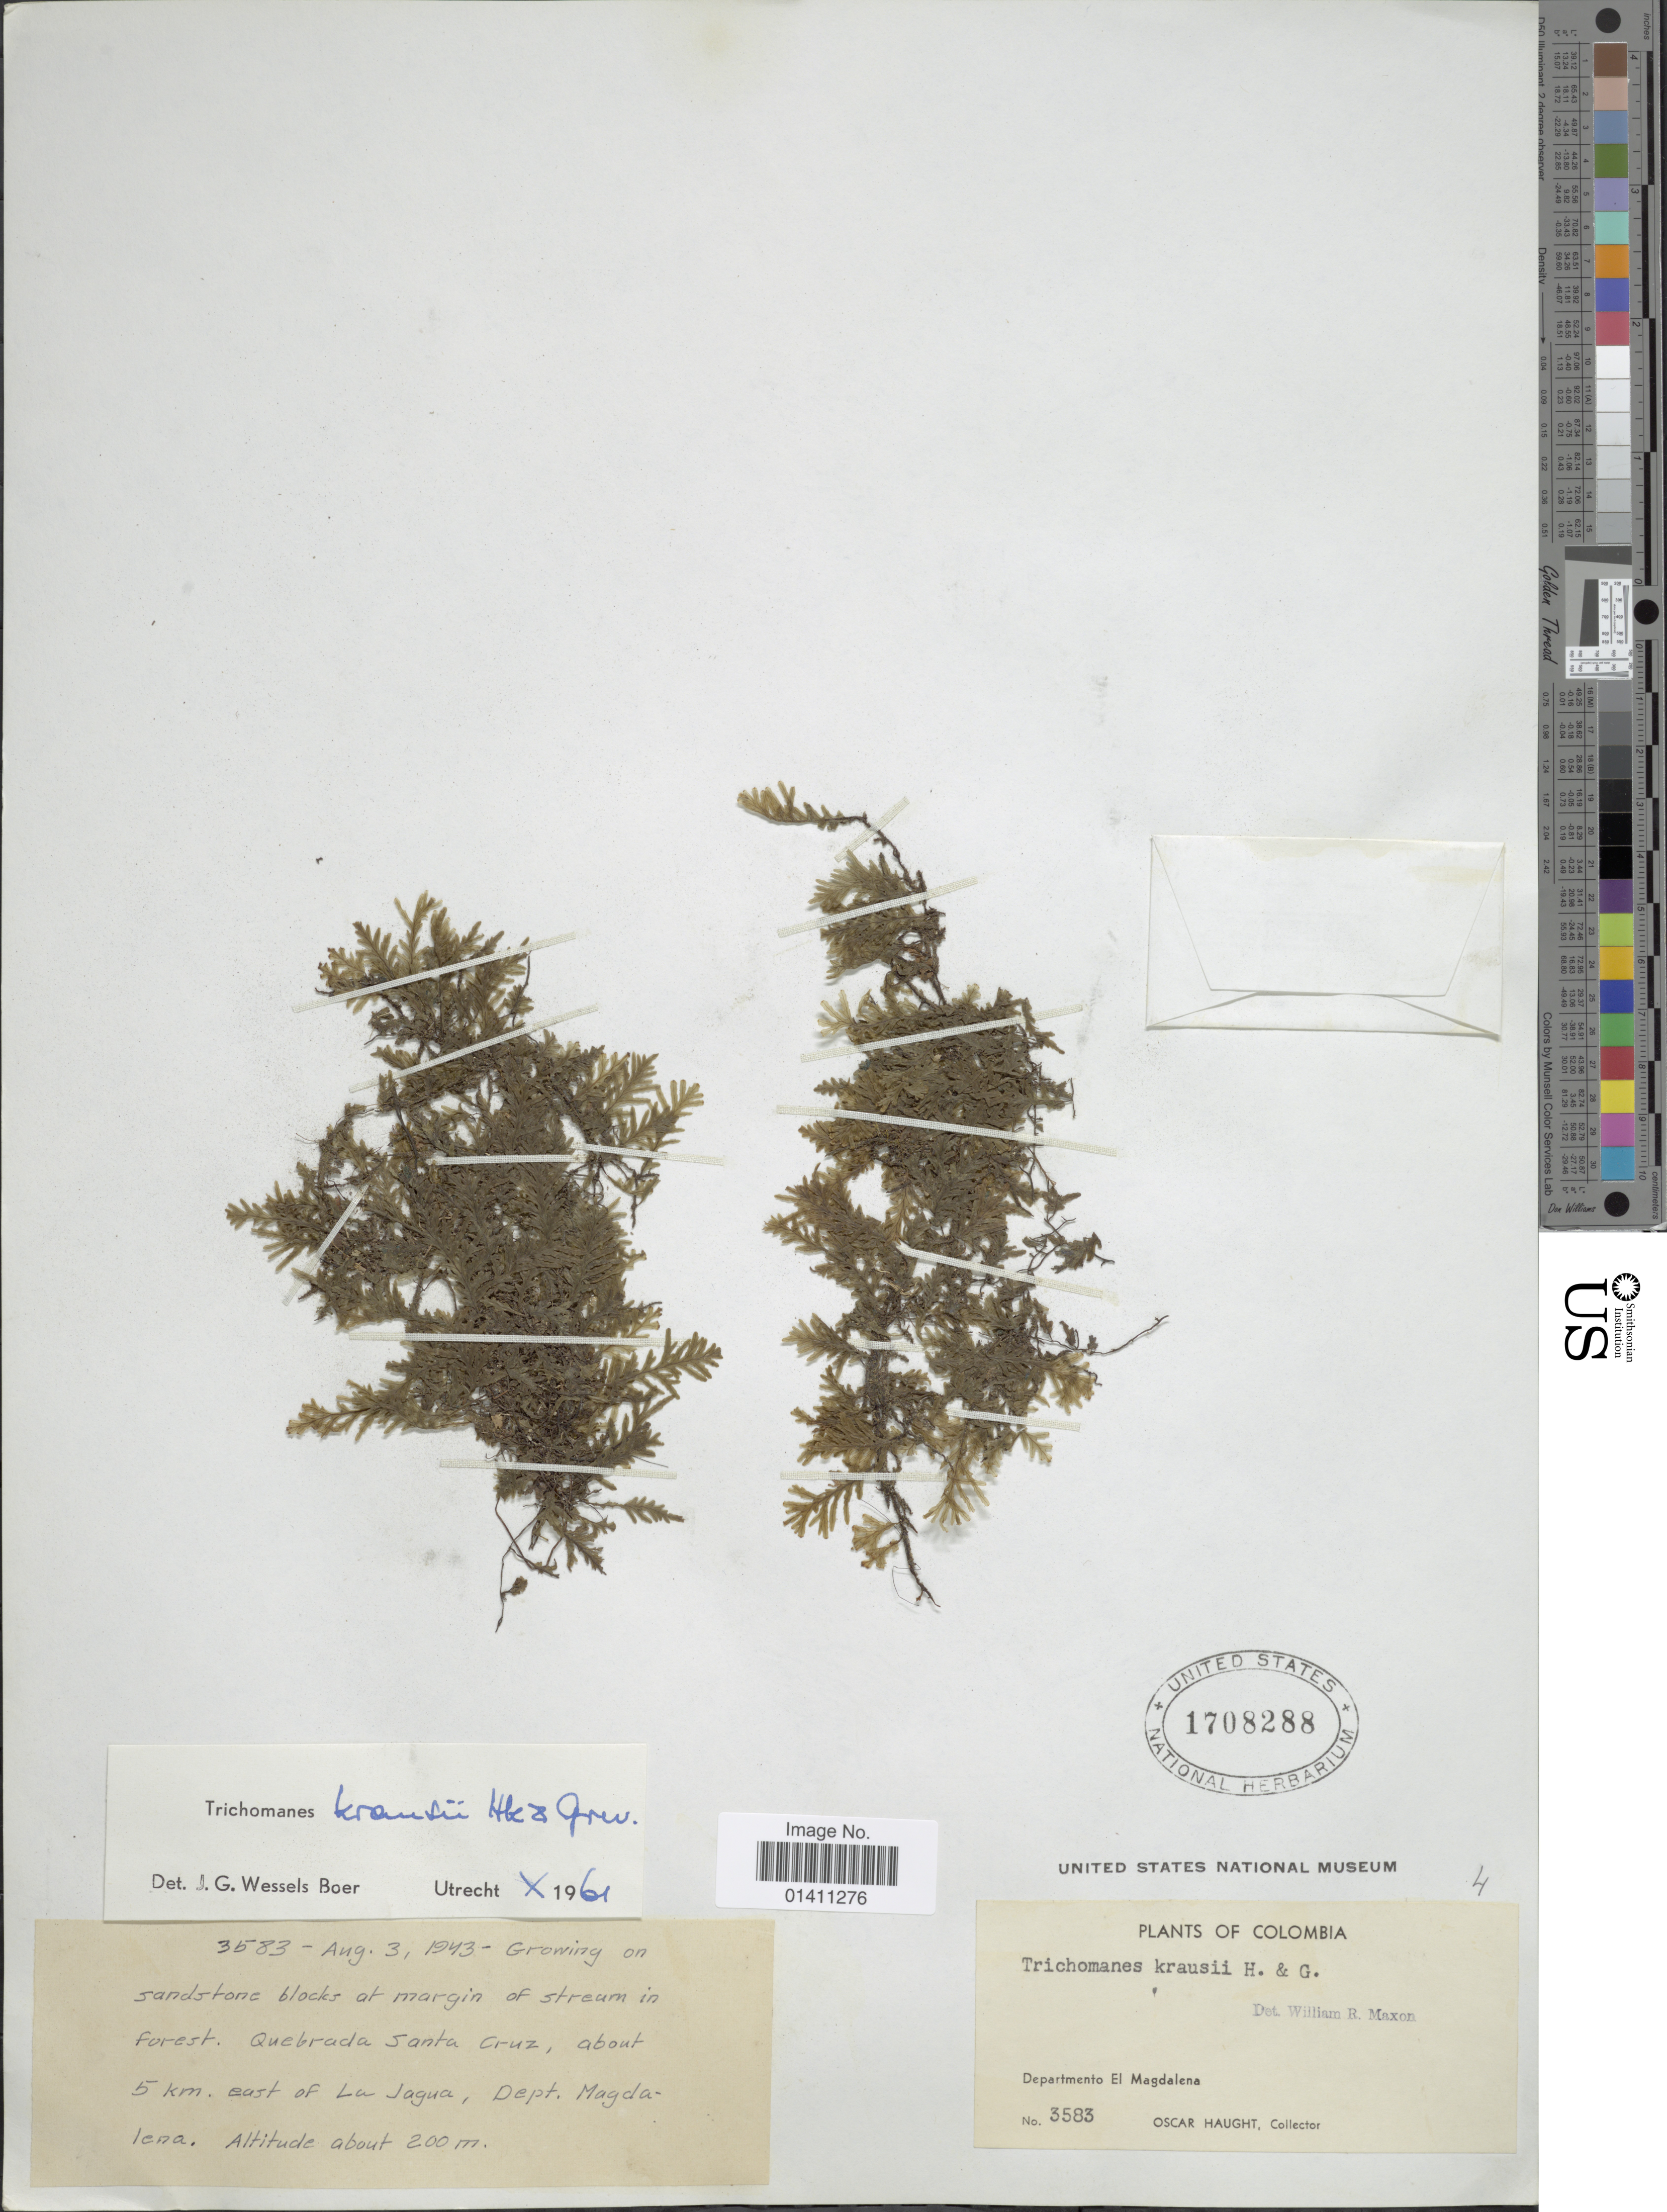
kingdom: Plantae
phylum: Tracheophyta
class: Polypodiopsida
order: Hymenophyllales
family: Hymenophyllaceae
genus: Didymoglossum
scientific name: Didymoglossum kraussii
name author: (Hook. & Grev.) C. Presl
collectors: O. L. Haught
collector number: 3583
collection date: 1943-08-03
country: Colombia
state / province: Magdalena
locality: Quebrada Santa Cruz, about 5 km. east of La Jagua, Dept. Magdalena.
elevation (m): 200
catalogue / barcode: US 1708288